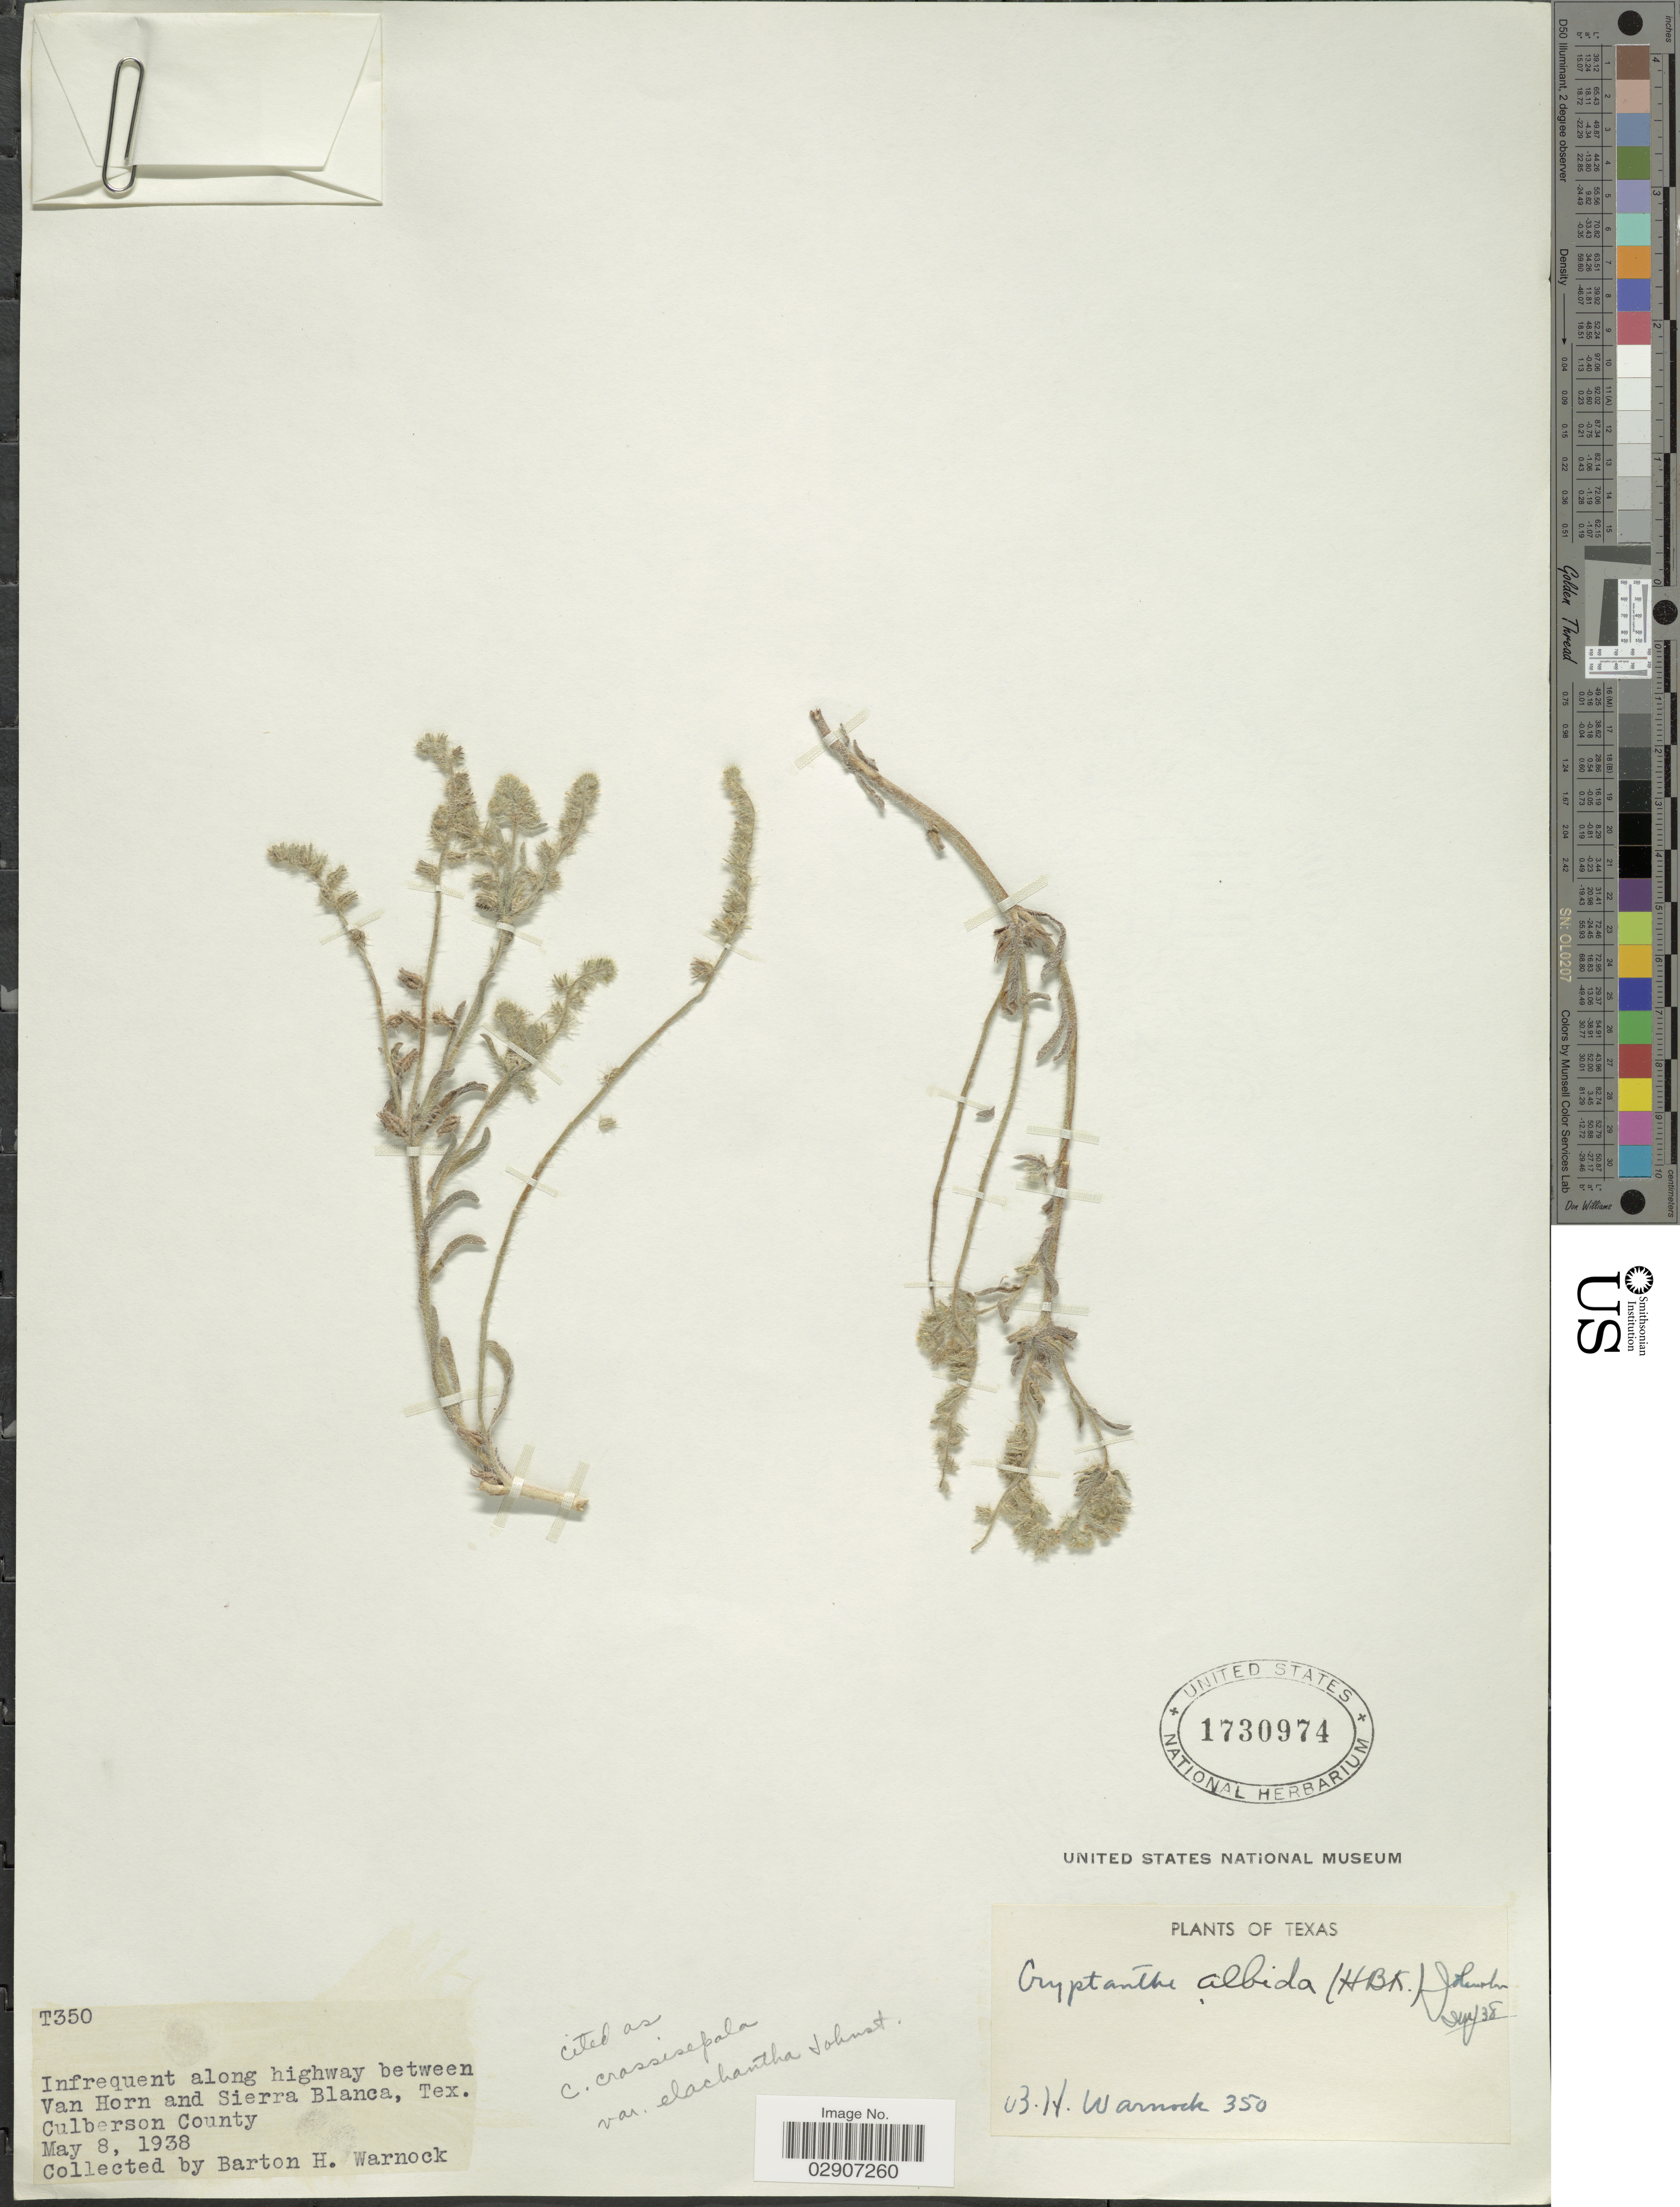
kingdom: Plantae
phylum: Tracheophyta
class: Magnoliopsida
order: Boraginales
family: Boraginaceae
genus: Cryptantha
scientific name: Cryptantha crassisepala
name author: (Torr. & A. Gray) Greene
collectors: B. H. Warnock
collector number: T350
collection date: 1938-05-08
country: United States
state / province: Texas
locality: Infrequent along highway between Van Horn and Sierra Blanca, Culberson County.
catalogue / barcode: US 1730974